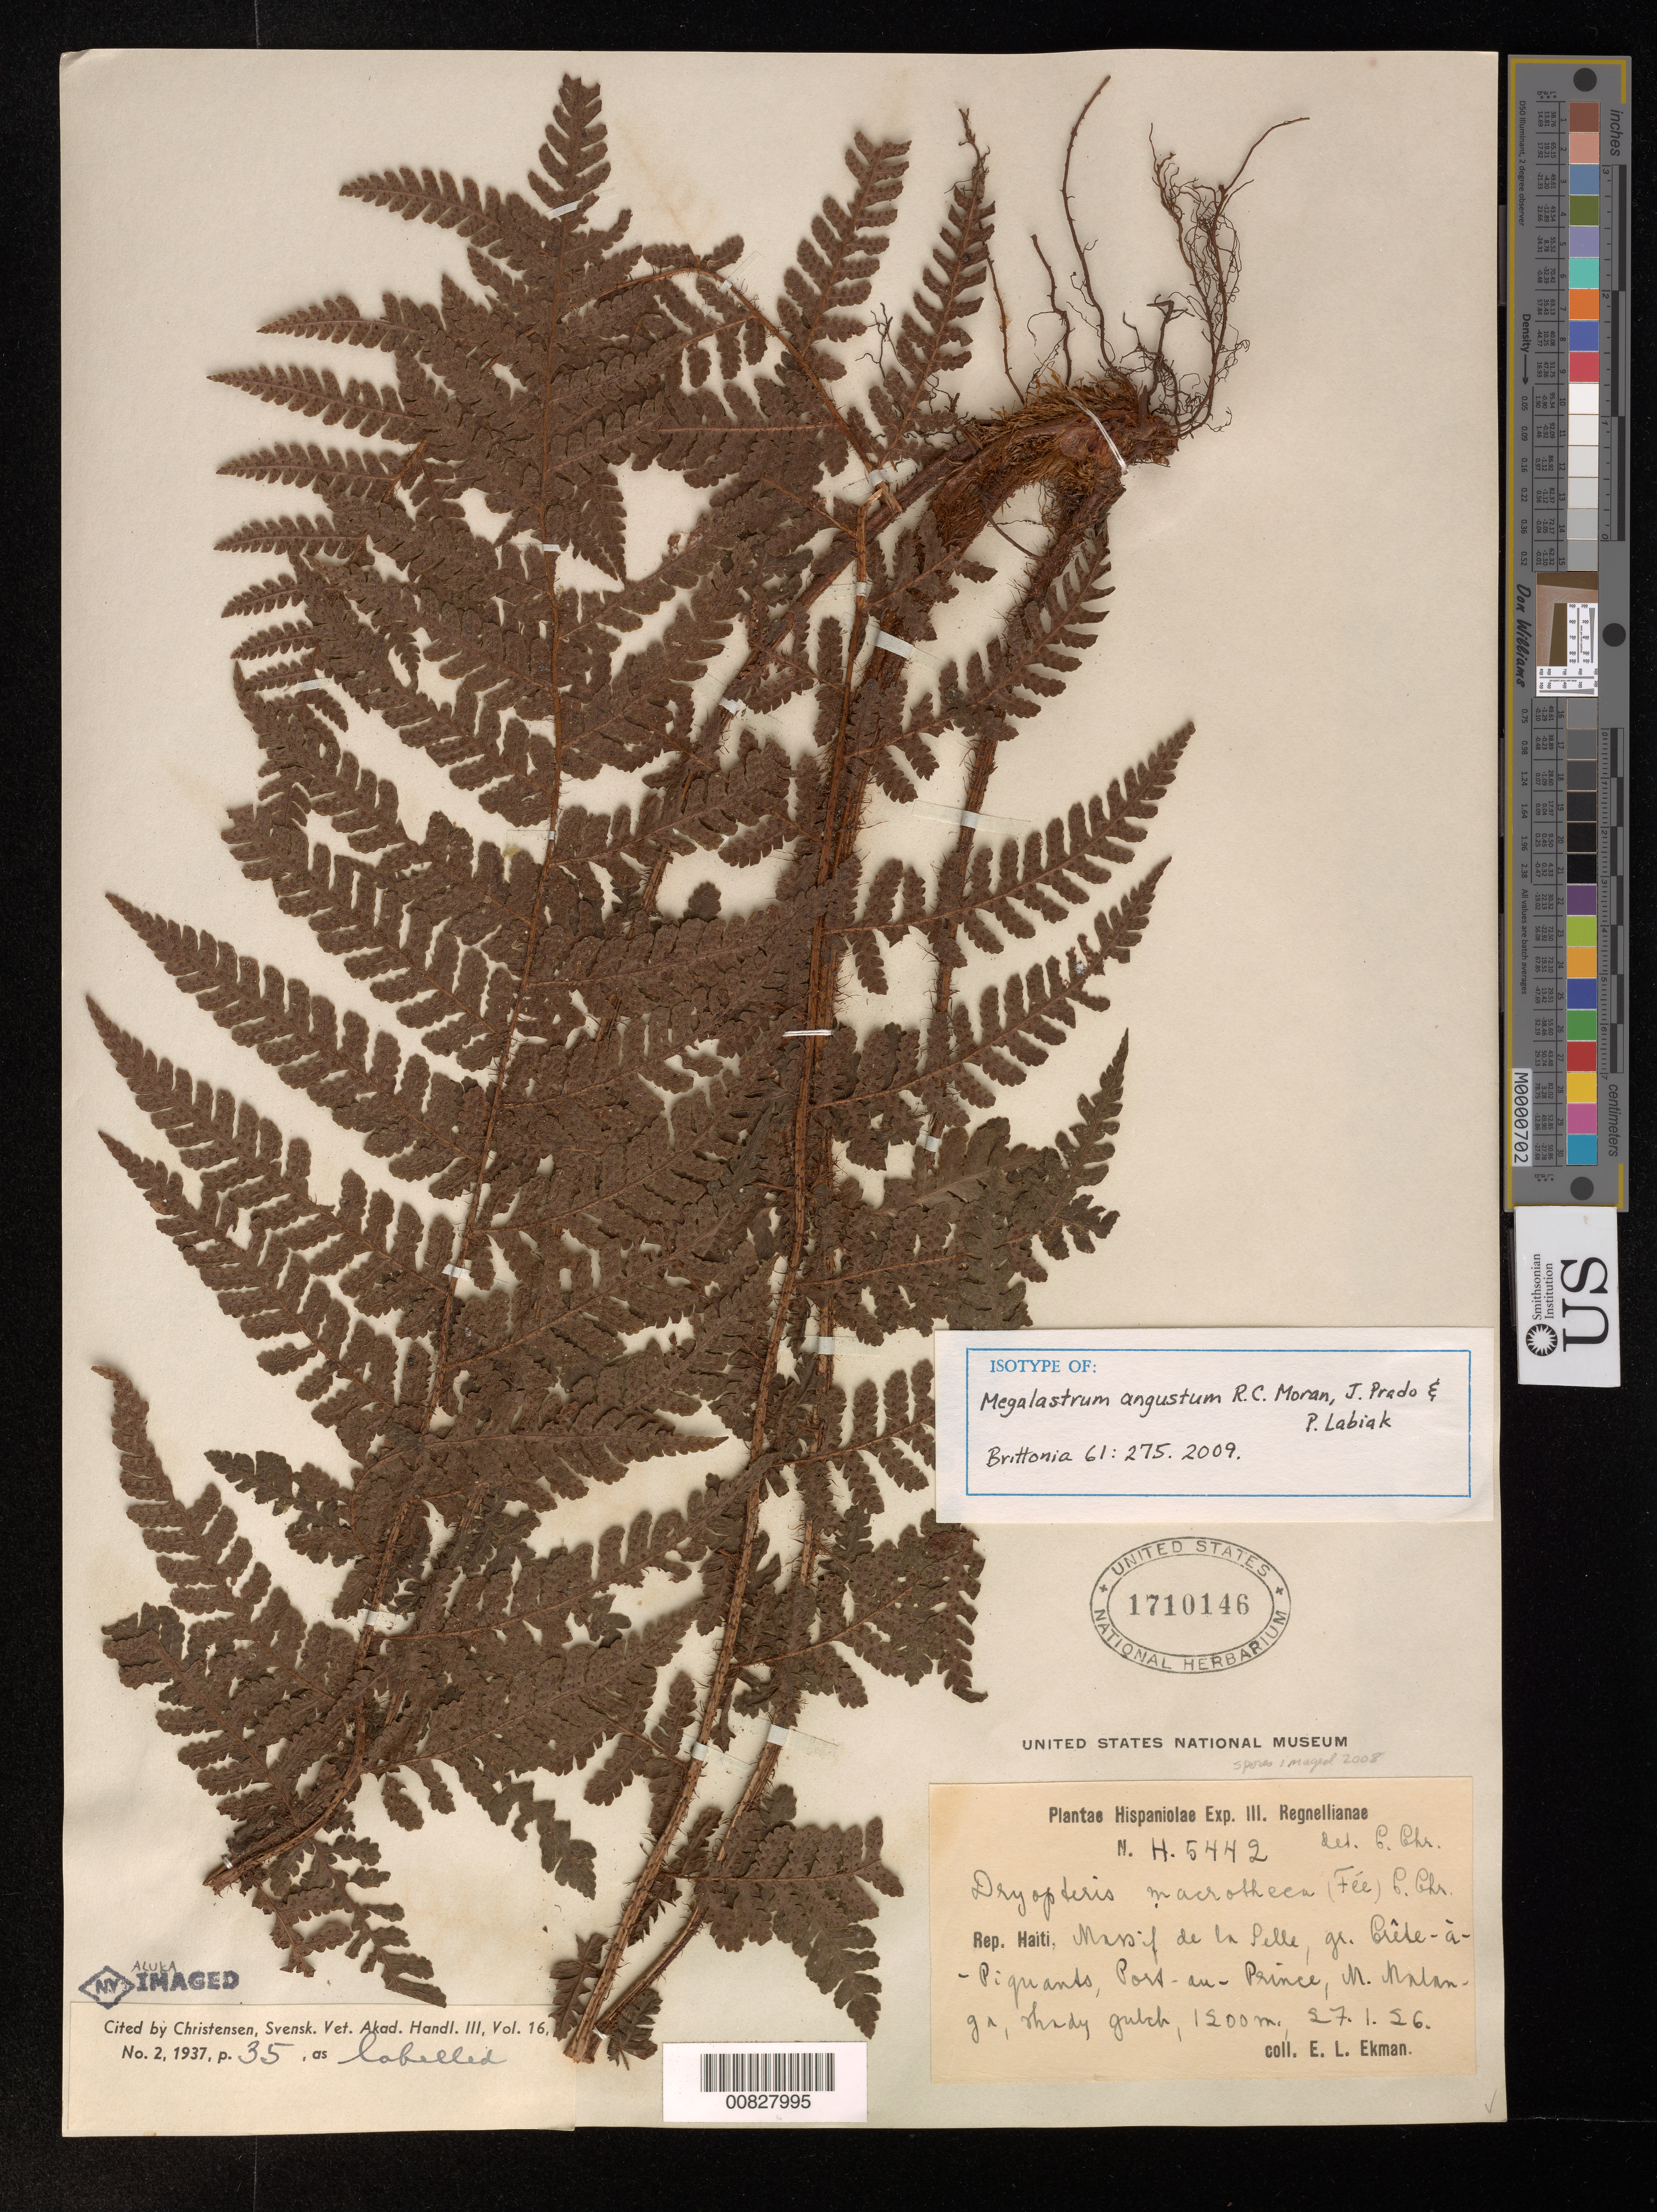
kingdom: Plantae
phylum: Tracheophyta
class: Polypodiopsida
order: Polypodiales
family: Dryopteridaceae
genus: Megalastrum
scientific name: Megalastrum angustum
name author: R.C. Moran et al.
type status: Isotype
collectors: E. L. Ekman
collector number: H 5442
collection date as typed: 27 Jan 1926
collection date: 1926-01-27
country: Haiti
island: Hispaniola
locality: Massif de la Selle, gr. Crête-à-Piquants, Port au Prince, M. Malanga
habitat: Shady gulch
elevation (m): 1200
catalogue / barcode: US 1710146